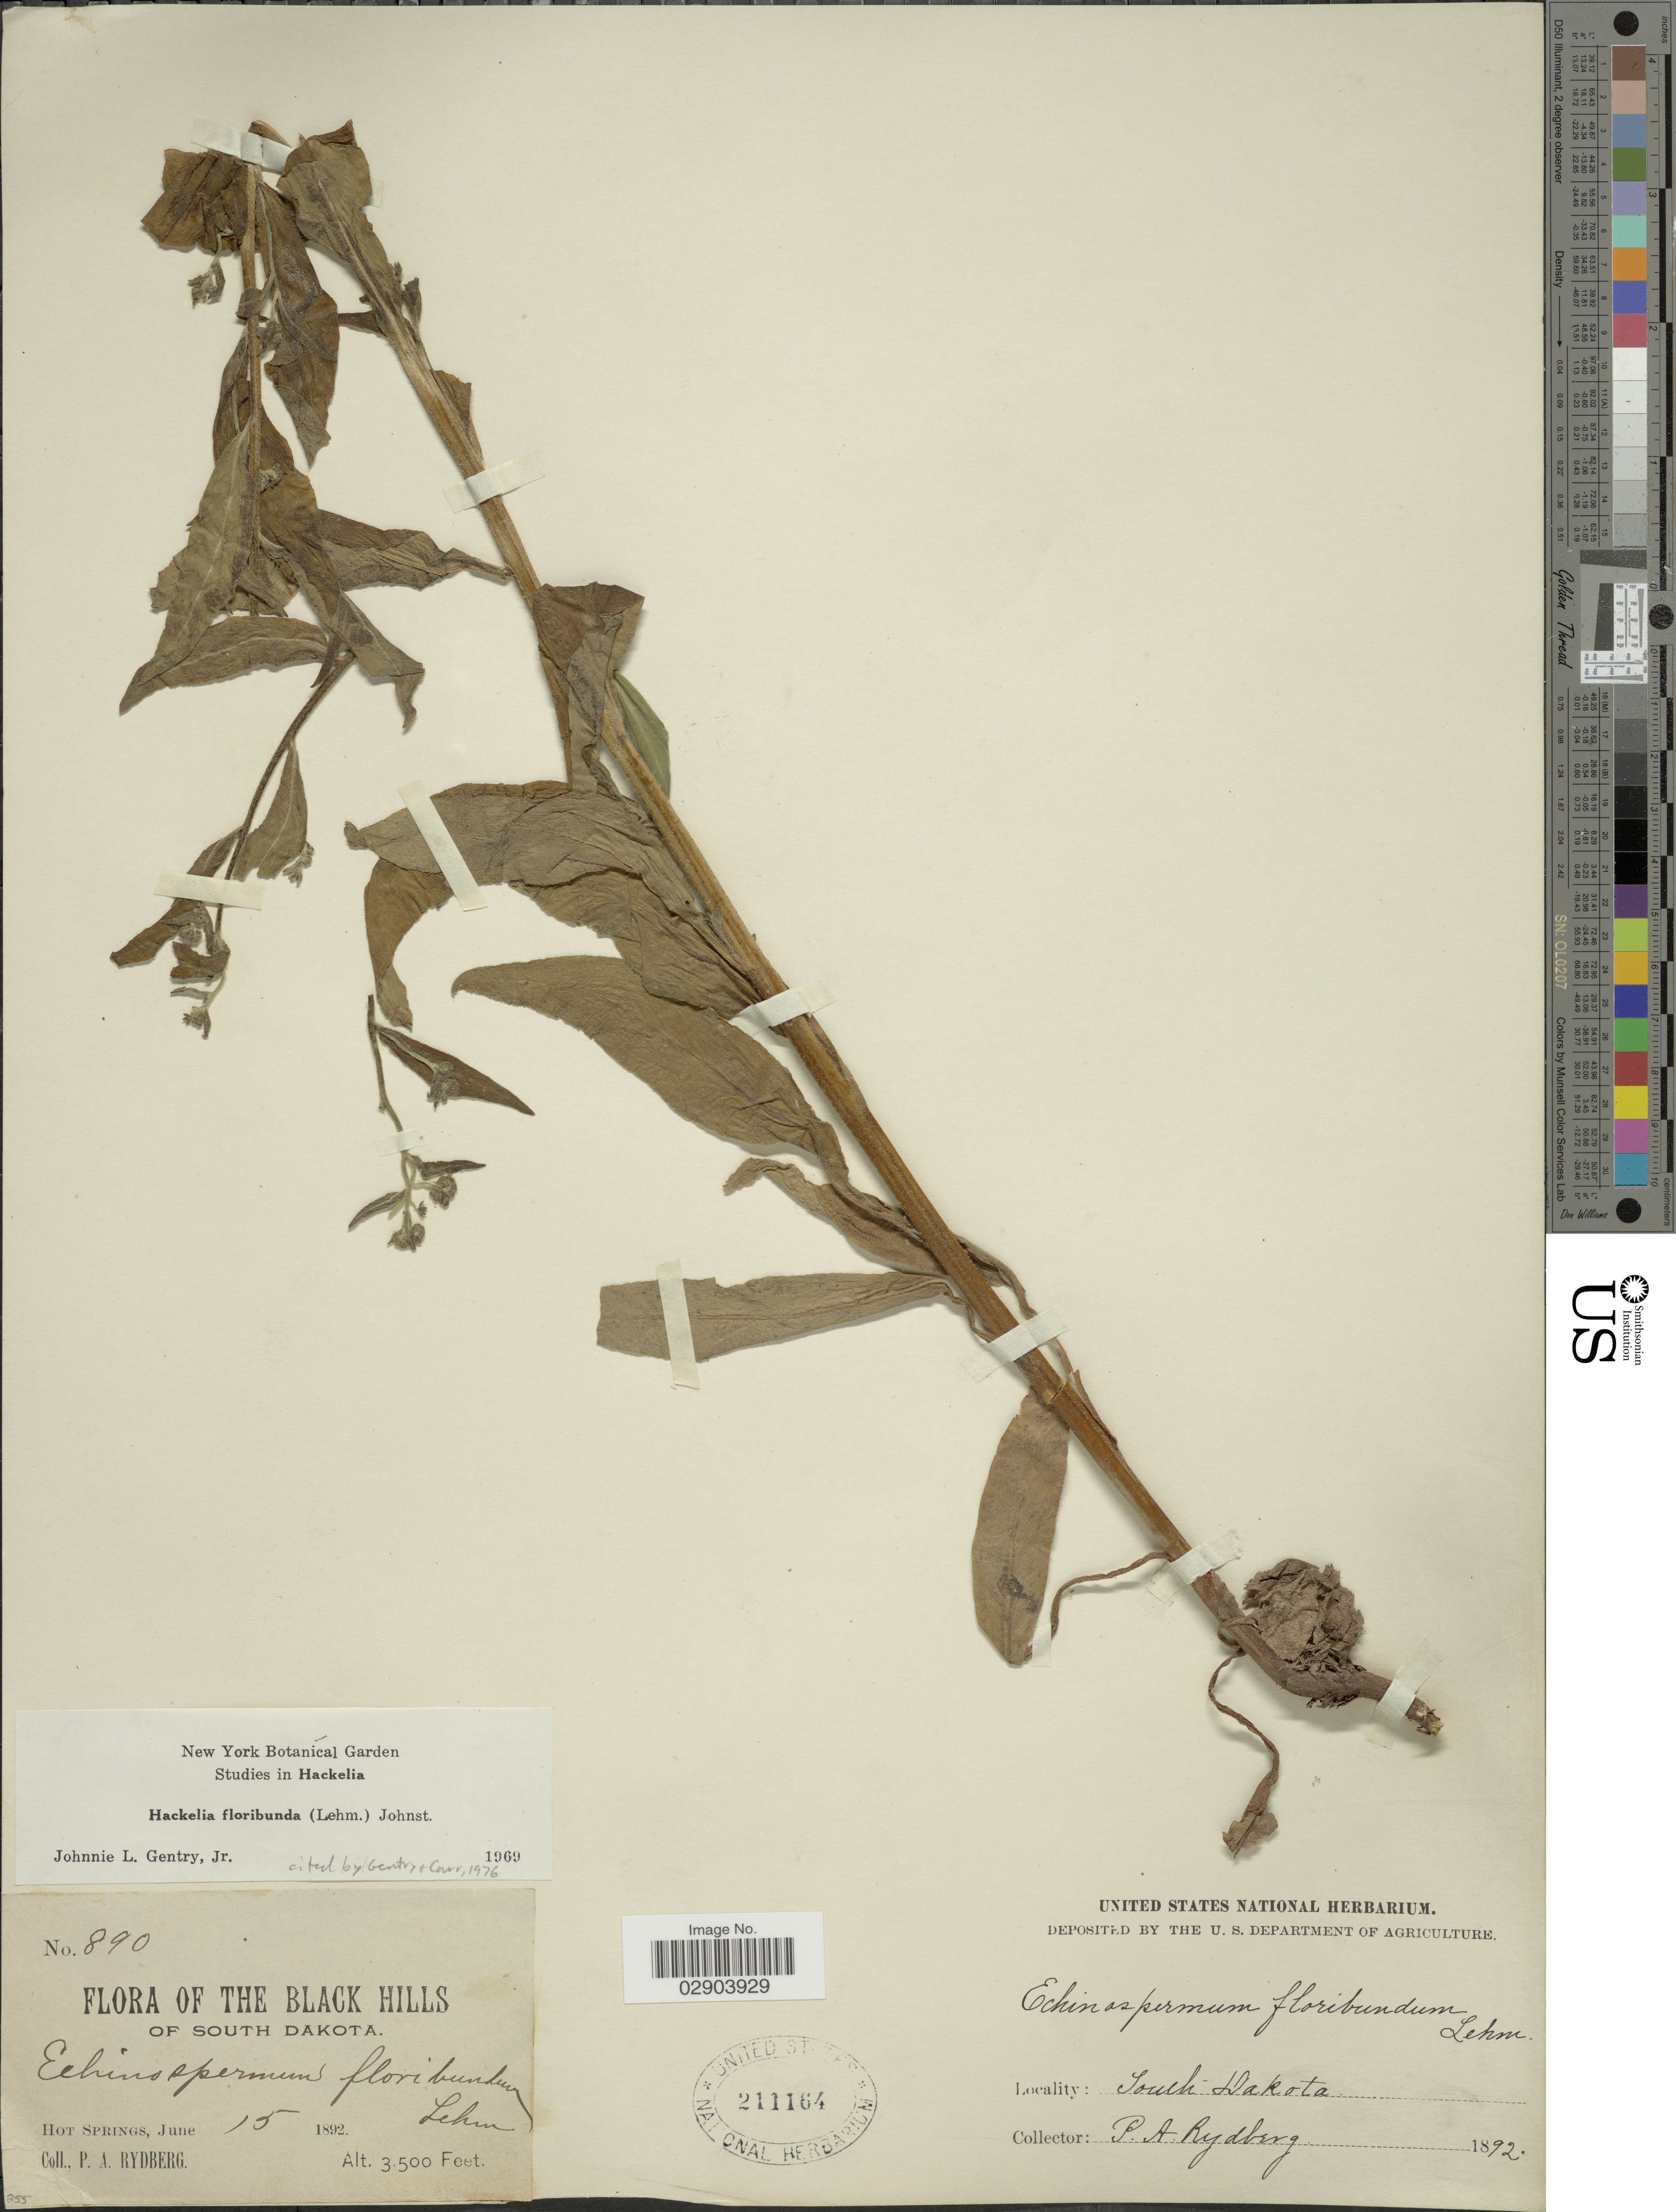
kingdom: Plantae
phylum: Tracheophyta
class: Magnoliopsida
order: Boraginales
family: Boraginaceae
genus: Hackelia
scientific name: Hackelia floribunda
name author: (Lehm.) I.M. Johnst.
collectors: P. A. Rydberg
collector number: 890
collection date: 1892-06-15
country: United States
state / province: South Dakota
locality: The Black Hills of South Dakota, Hot Springs.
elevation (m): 1067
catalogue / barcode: US 211164